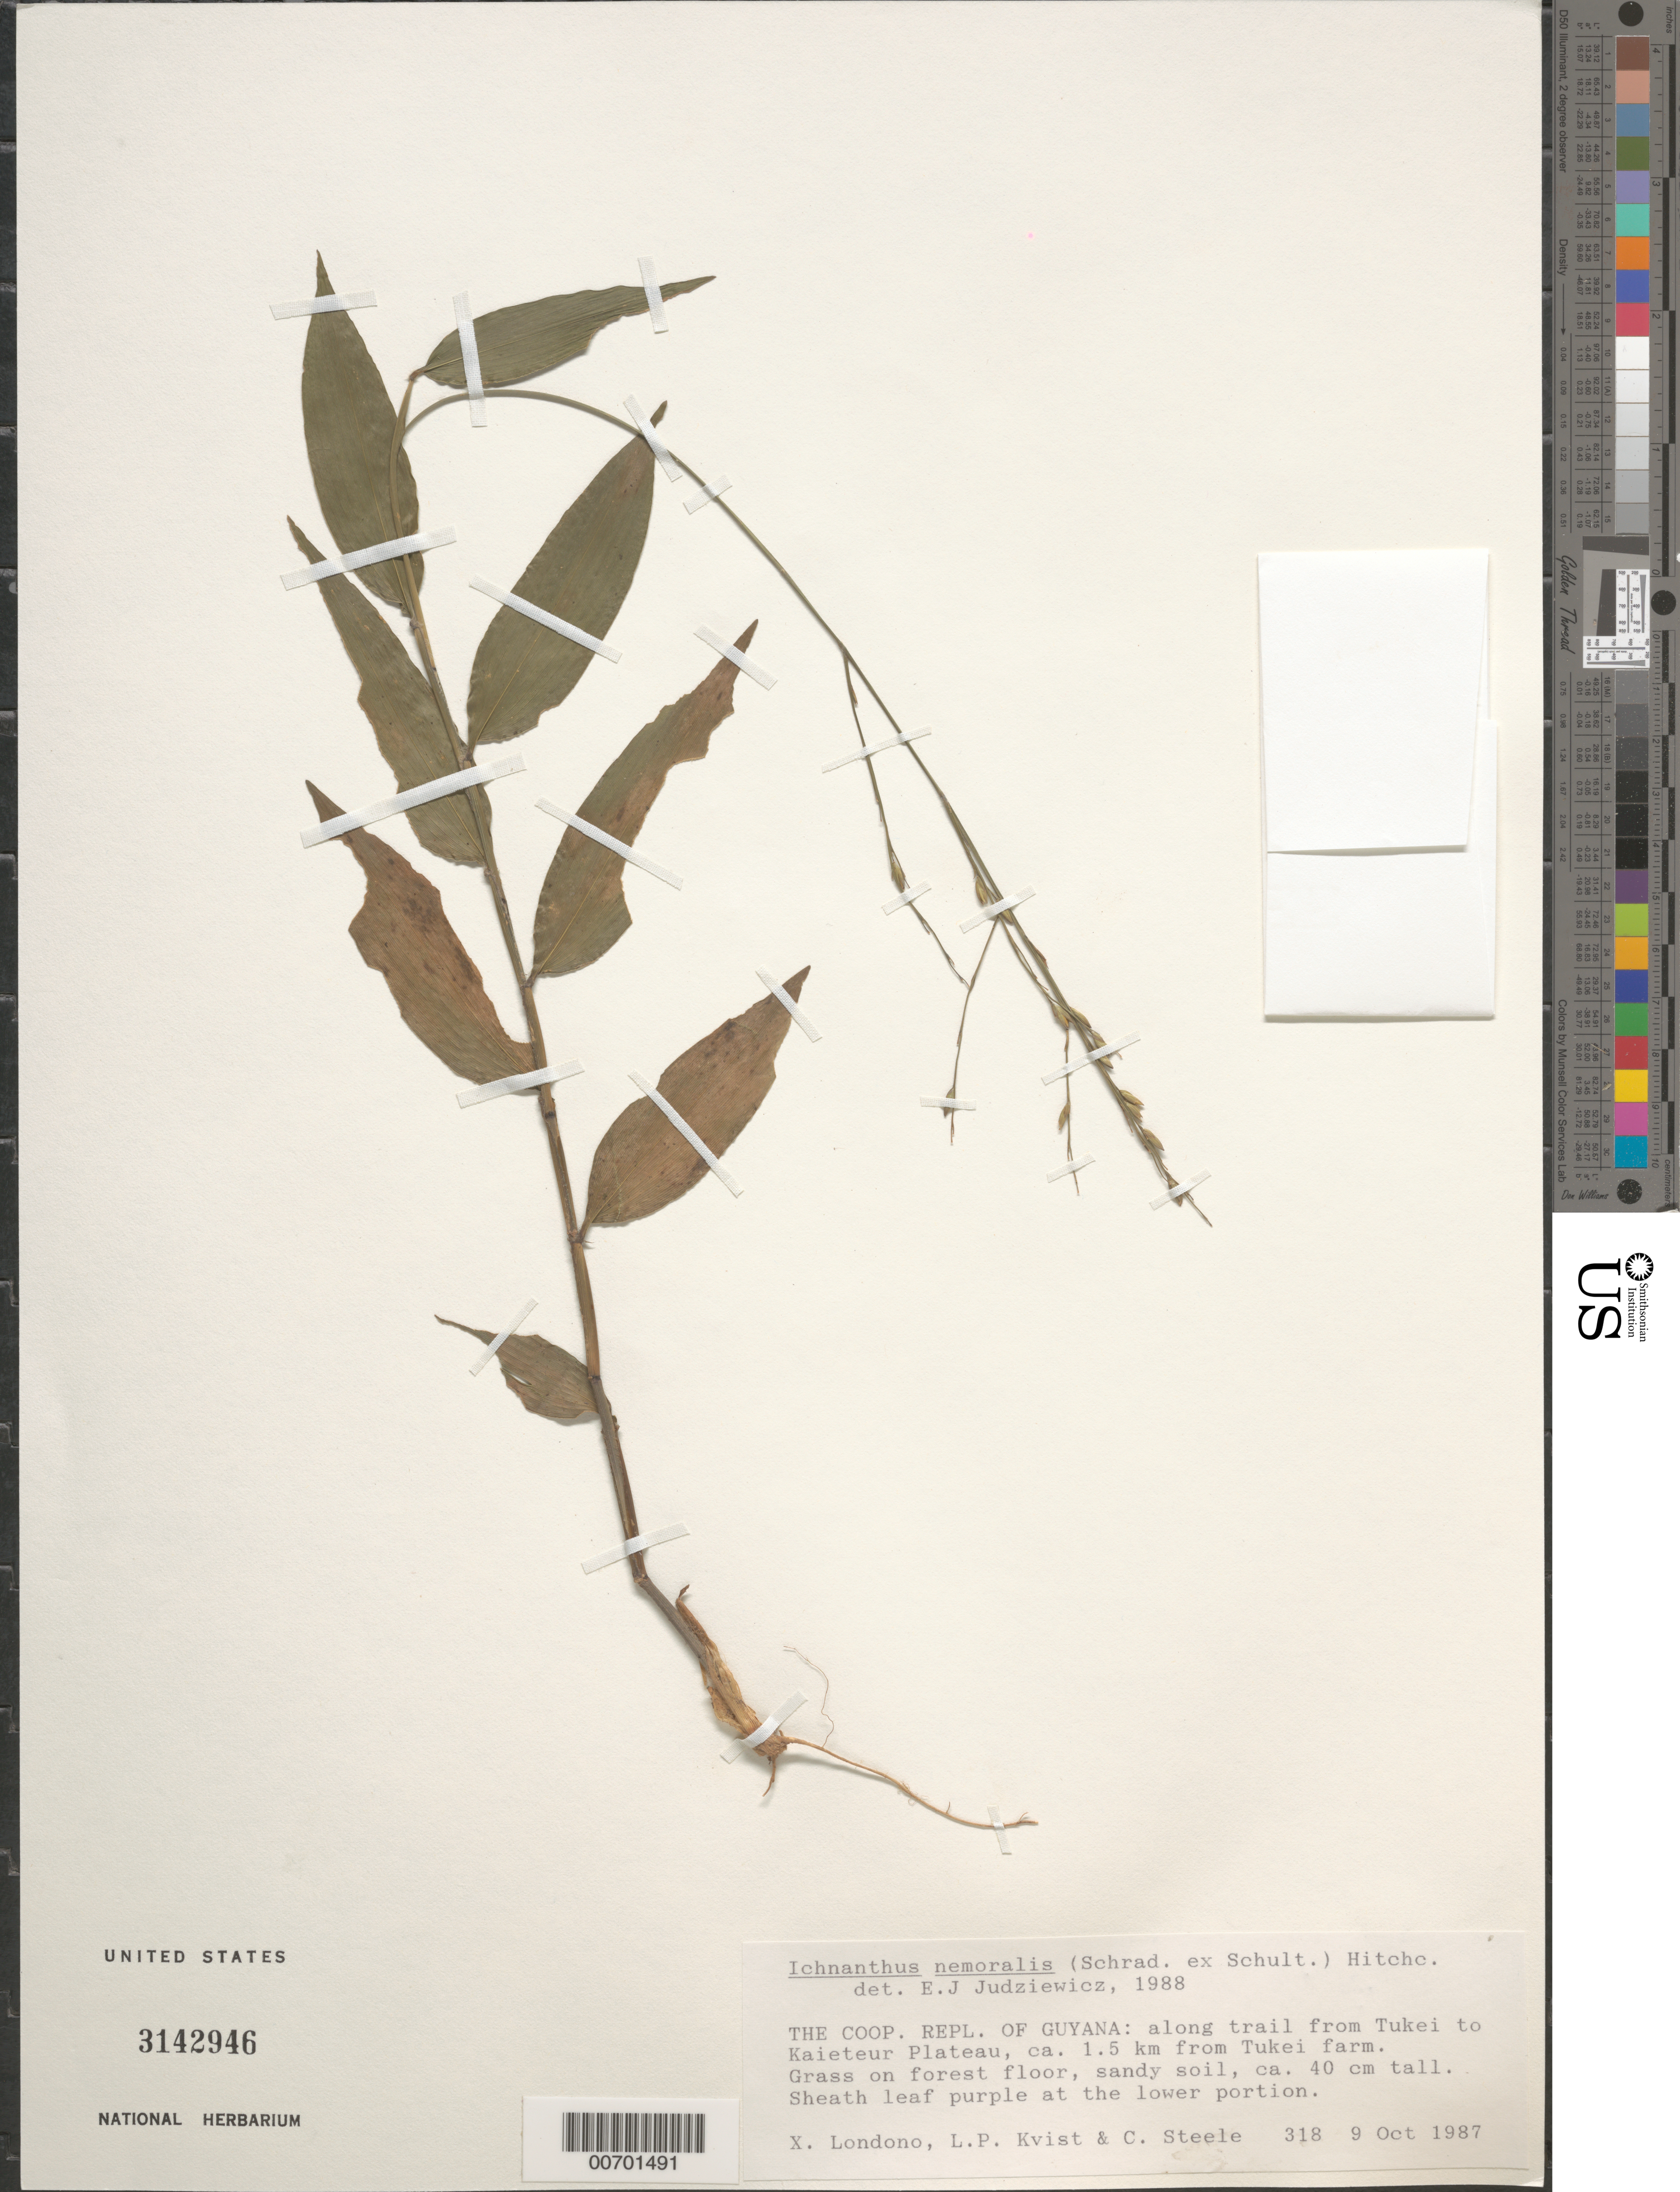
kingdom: Plantae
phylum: Tracheophyta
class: Liliopsida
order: Poales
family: Poaceae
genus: Ichnanthus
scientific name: Ichnanthus nemoralis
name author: (Schrad.) Hitchc. & Chase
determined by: Judziewicz, E. J.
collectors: X. Londoño, L. P. Kvist & O. C. Steele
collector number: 318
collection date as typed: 9 October 1987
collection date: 1987-10-09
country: Guyana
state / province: Potaro-Siparuni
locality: Kaieteur Plateau, trail to Tukeit; ca. 1.5 km from Tukeit farm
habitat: Forest floor, sandy soil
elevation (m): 100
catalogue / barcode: US 3142946